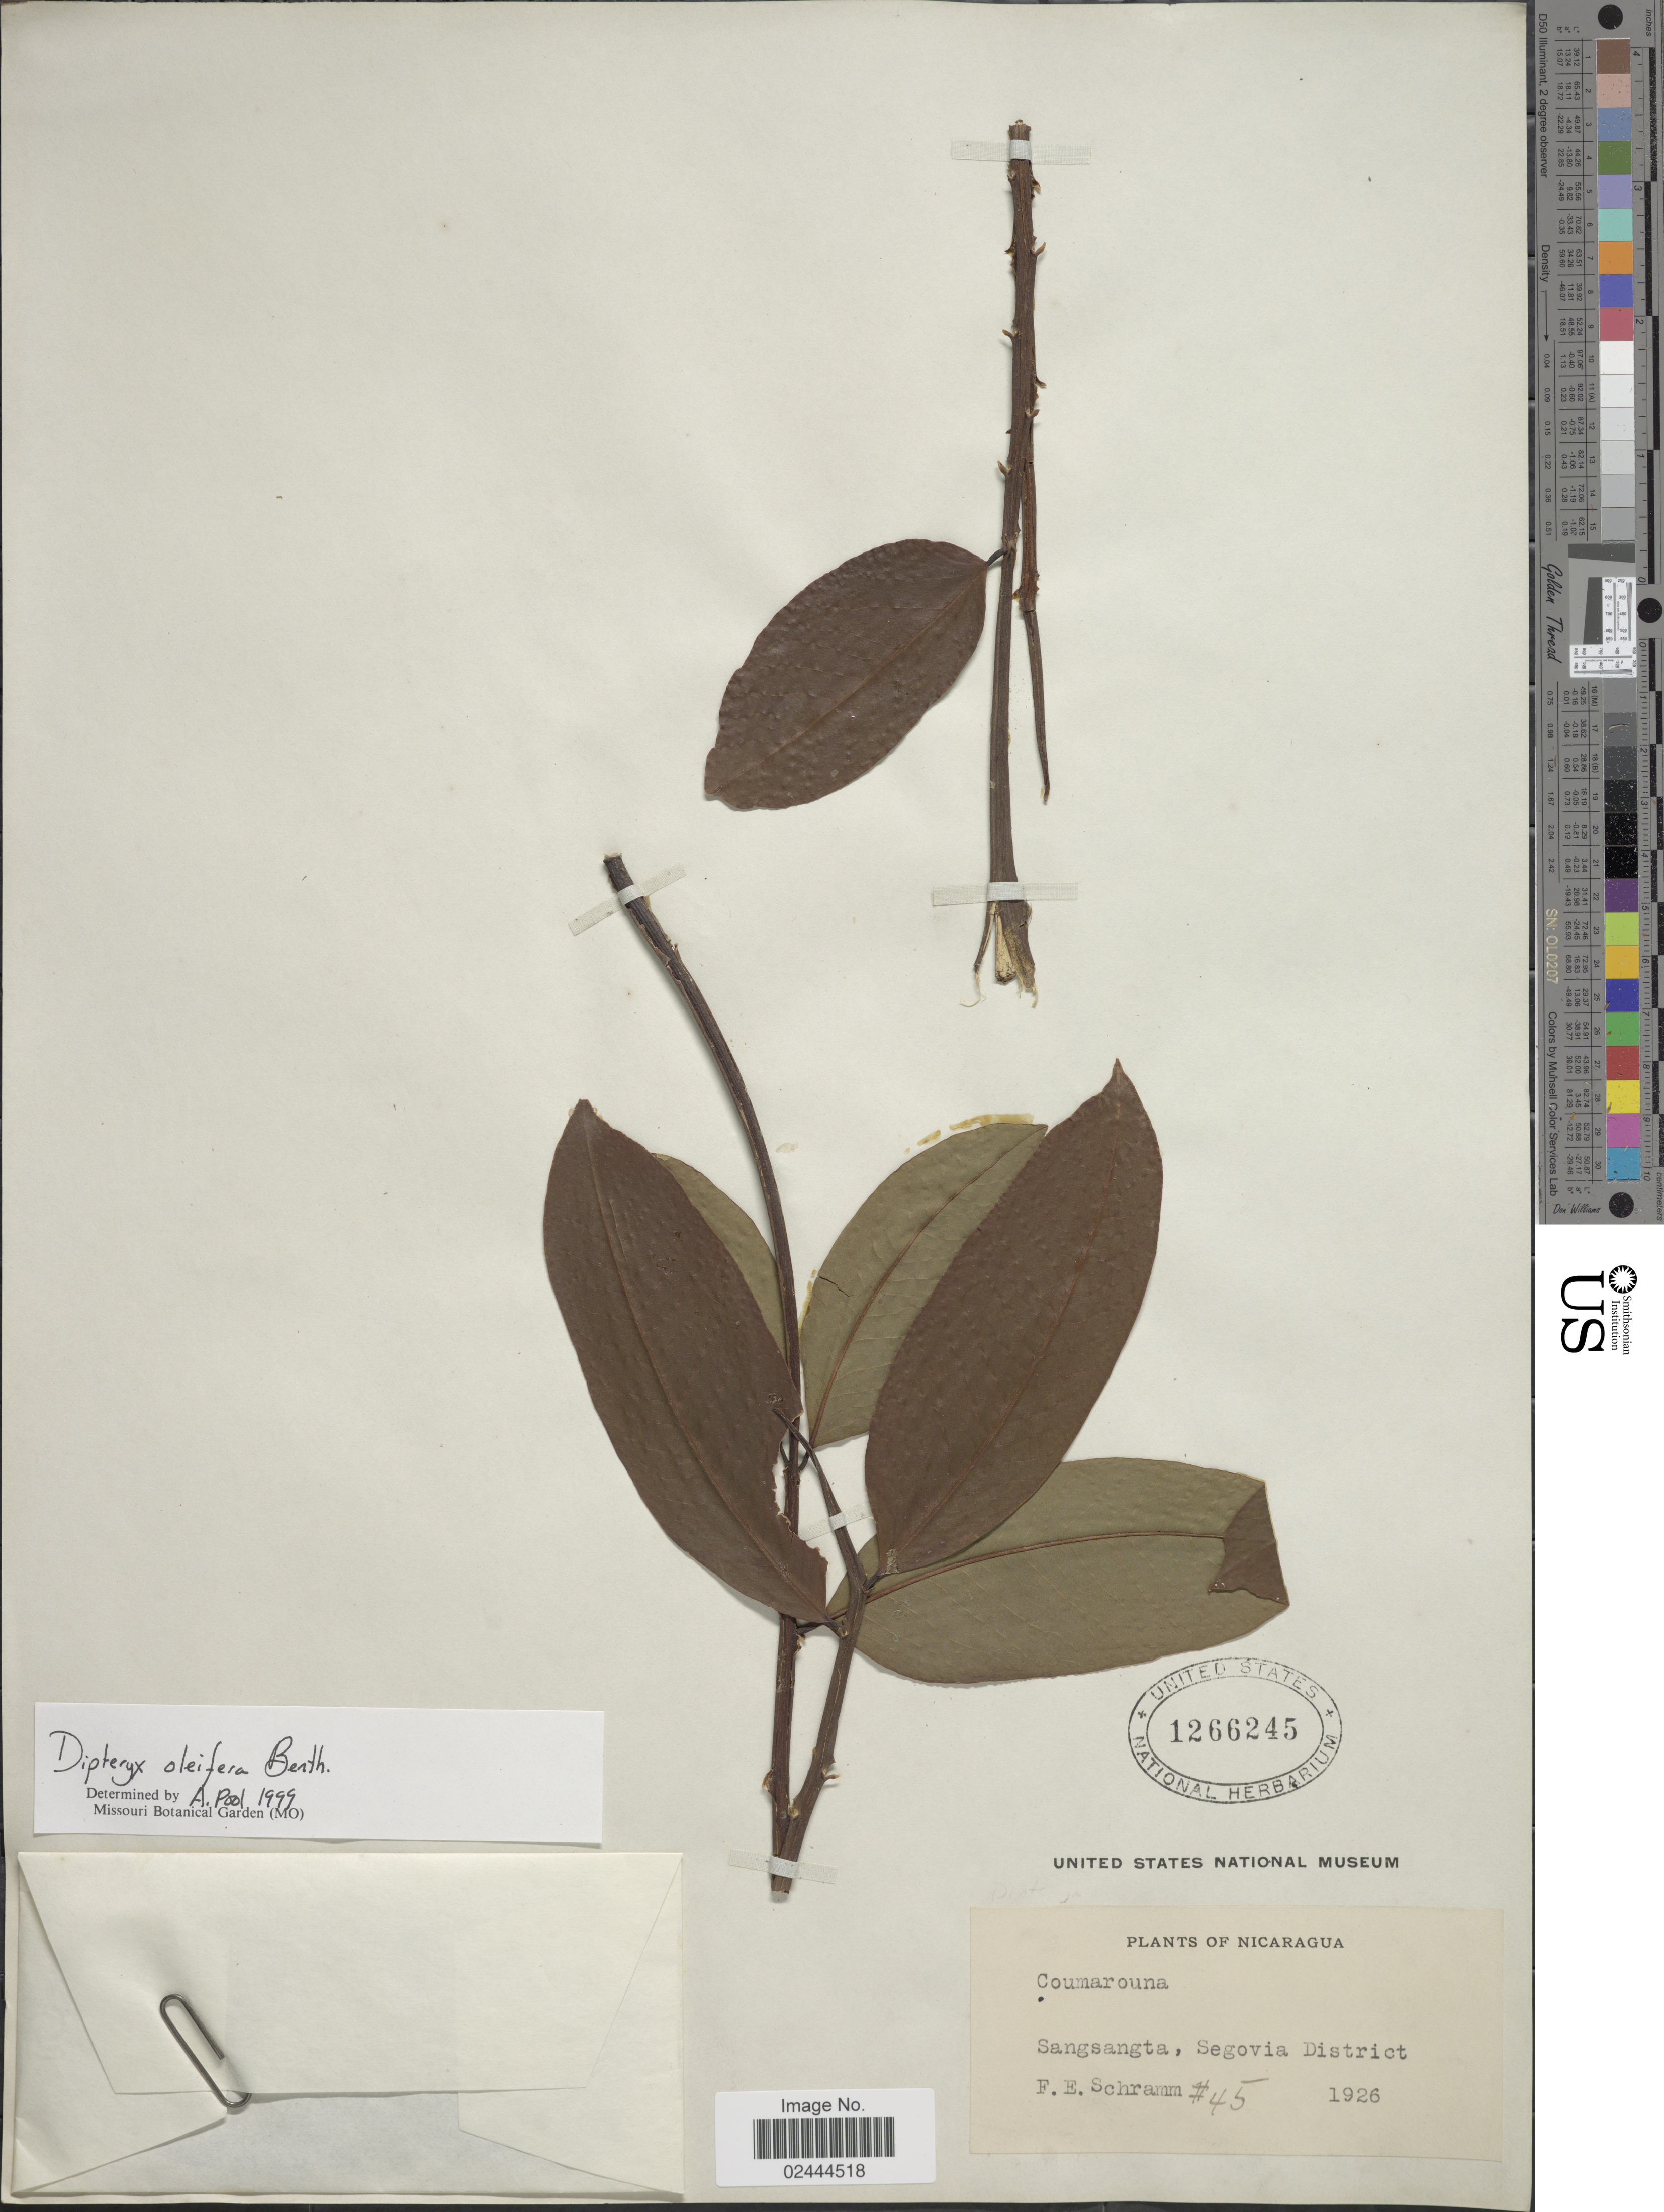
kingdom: Plantae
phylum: Tracheophyta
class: Magnoliopsida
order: Fabales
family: Fabaceae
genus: Dipteryx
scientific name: Dipteryx oleifera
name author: Benth.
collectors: F. E. Schramm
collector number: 45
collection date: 1926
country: Nicaragua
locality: Sangsangta, Segovia District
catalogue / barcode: US 1266245